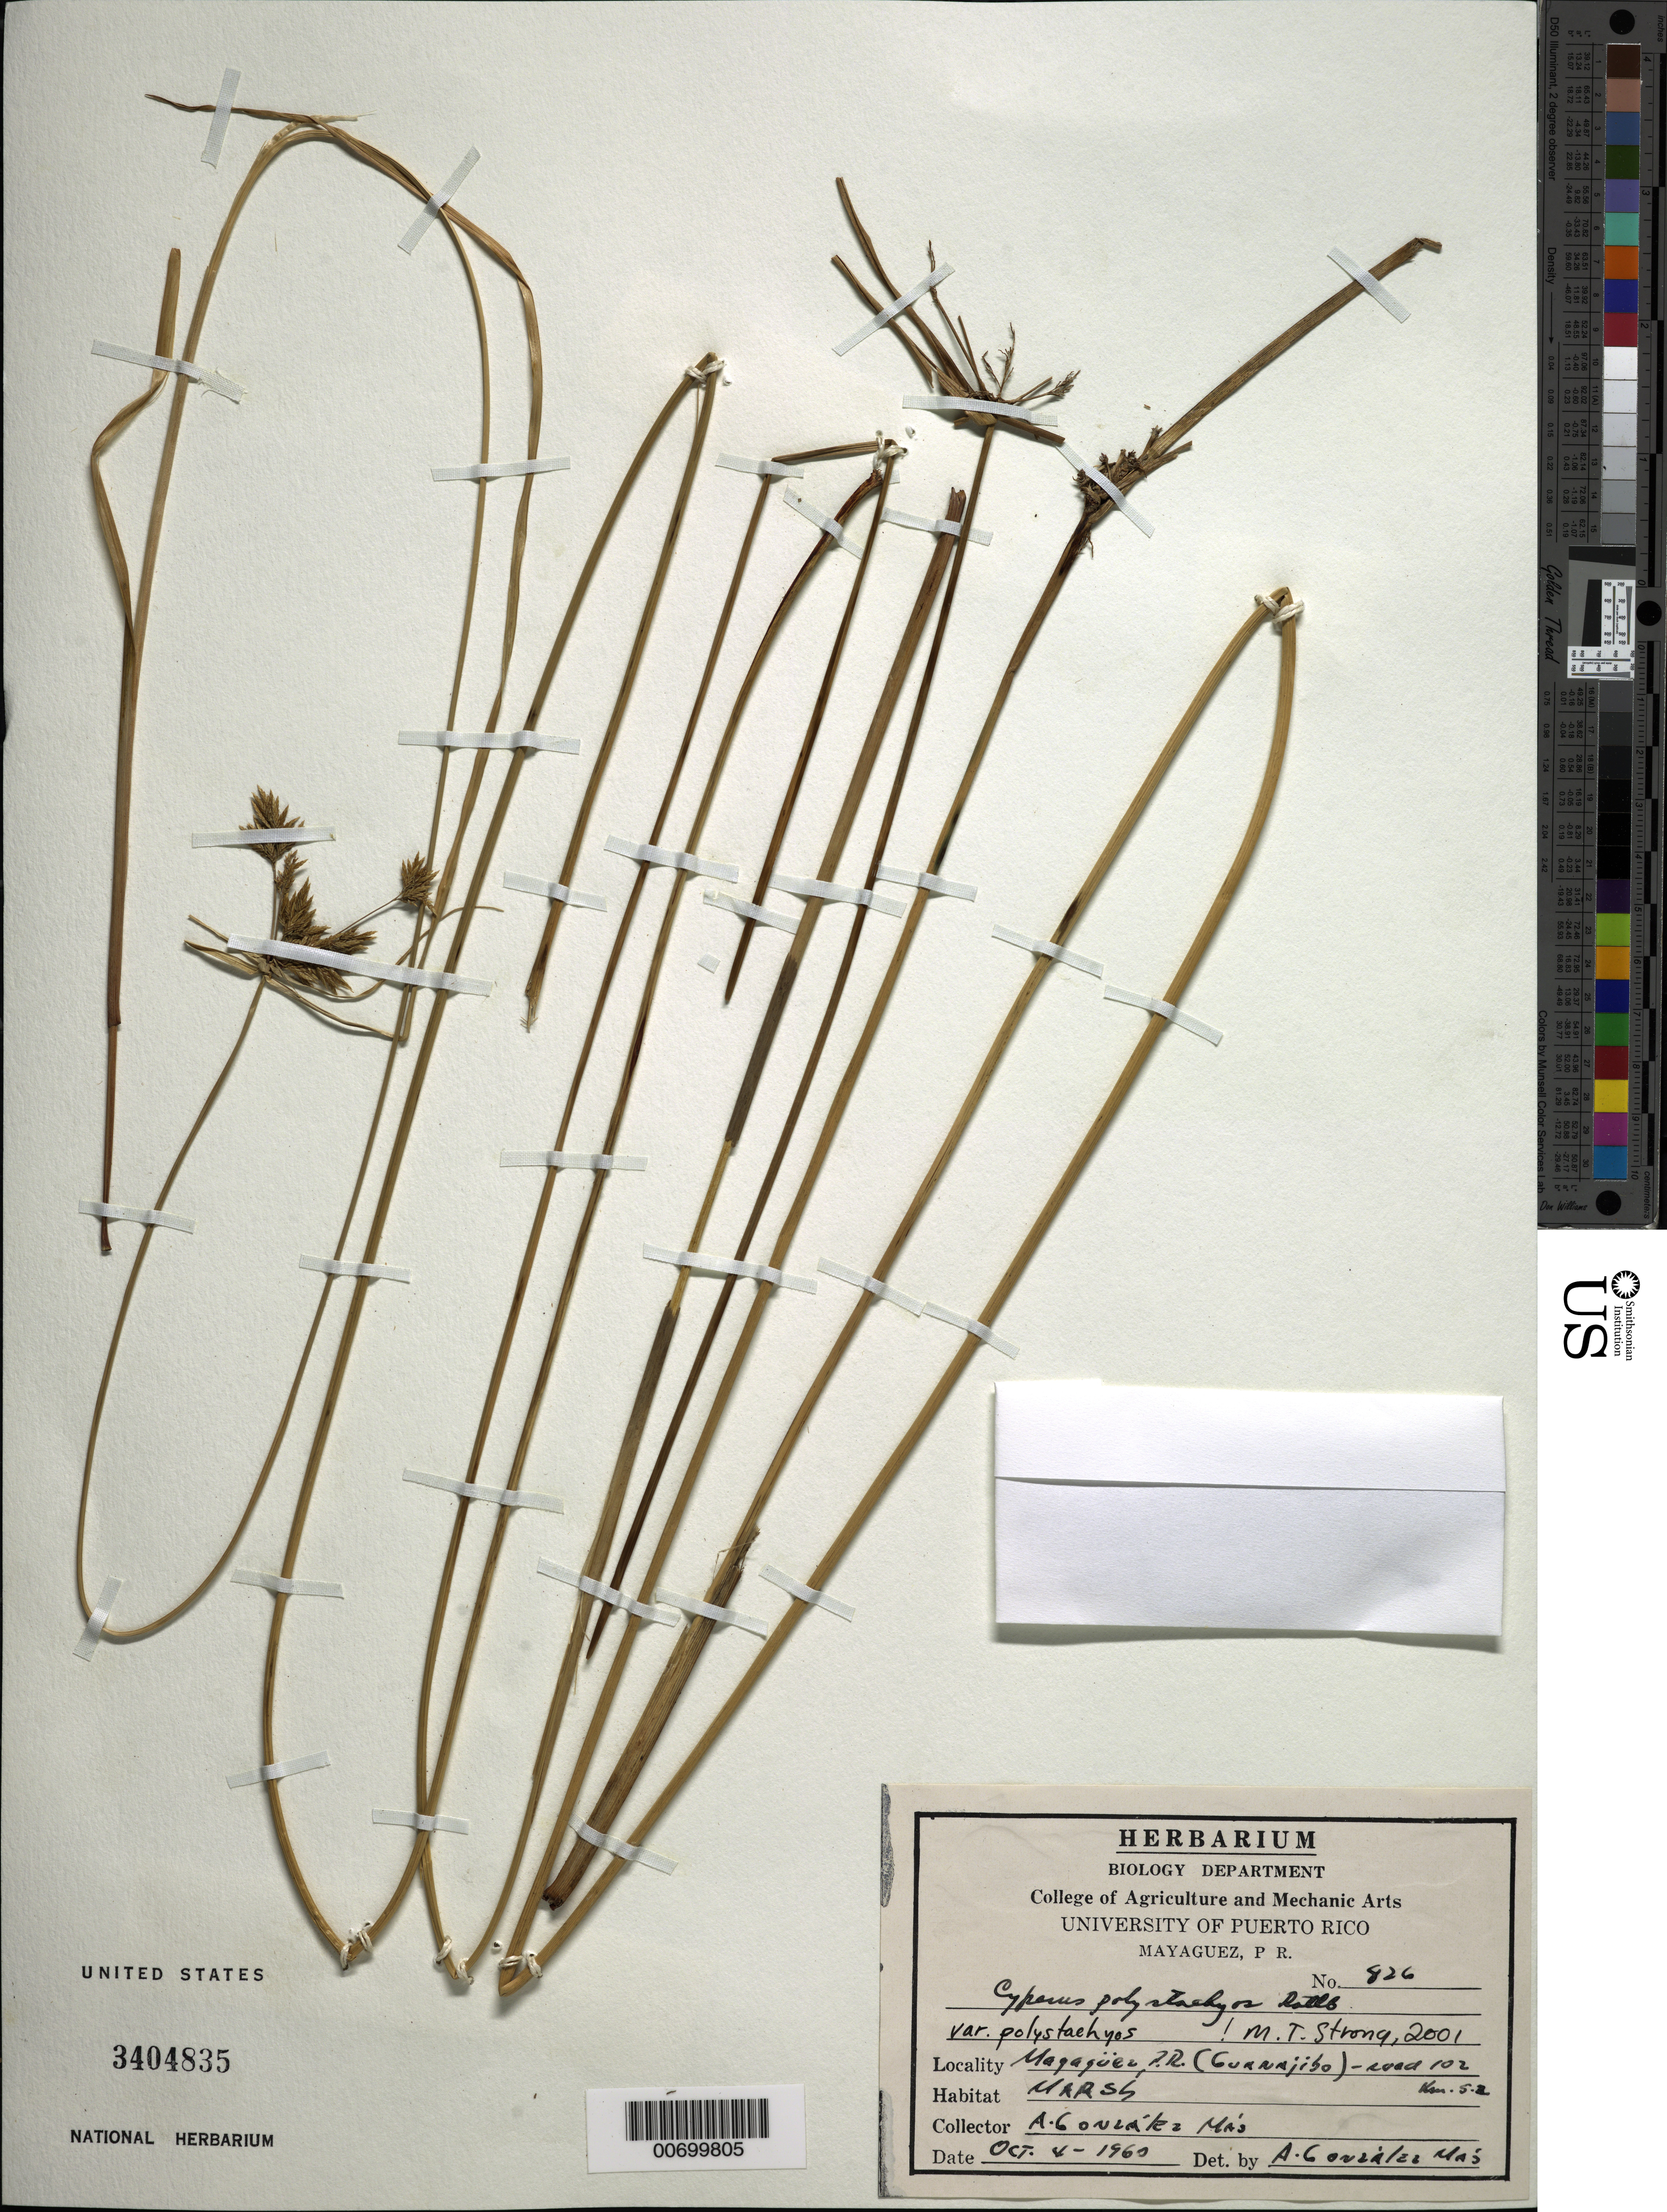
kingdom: Plantae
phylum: Tracheophyta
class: Liliopsida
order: Poales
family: Cyperaceae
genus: Cyperus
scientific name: Cyperus polystachyos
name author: Rottb.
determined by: Strong, M. T., (US), Smithsonian Institution - National Museum of Natural History (UNITED STATES)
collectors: A. González Más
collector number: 826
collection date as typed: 04 Oct 1960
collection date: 1960-10-04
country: Puerto Rico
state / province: Mayagüez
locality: Mayagüez: Guanajibo, Rd. 102, km 5.3.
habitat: Marsh.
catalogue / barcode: US 3404835